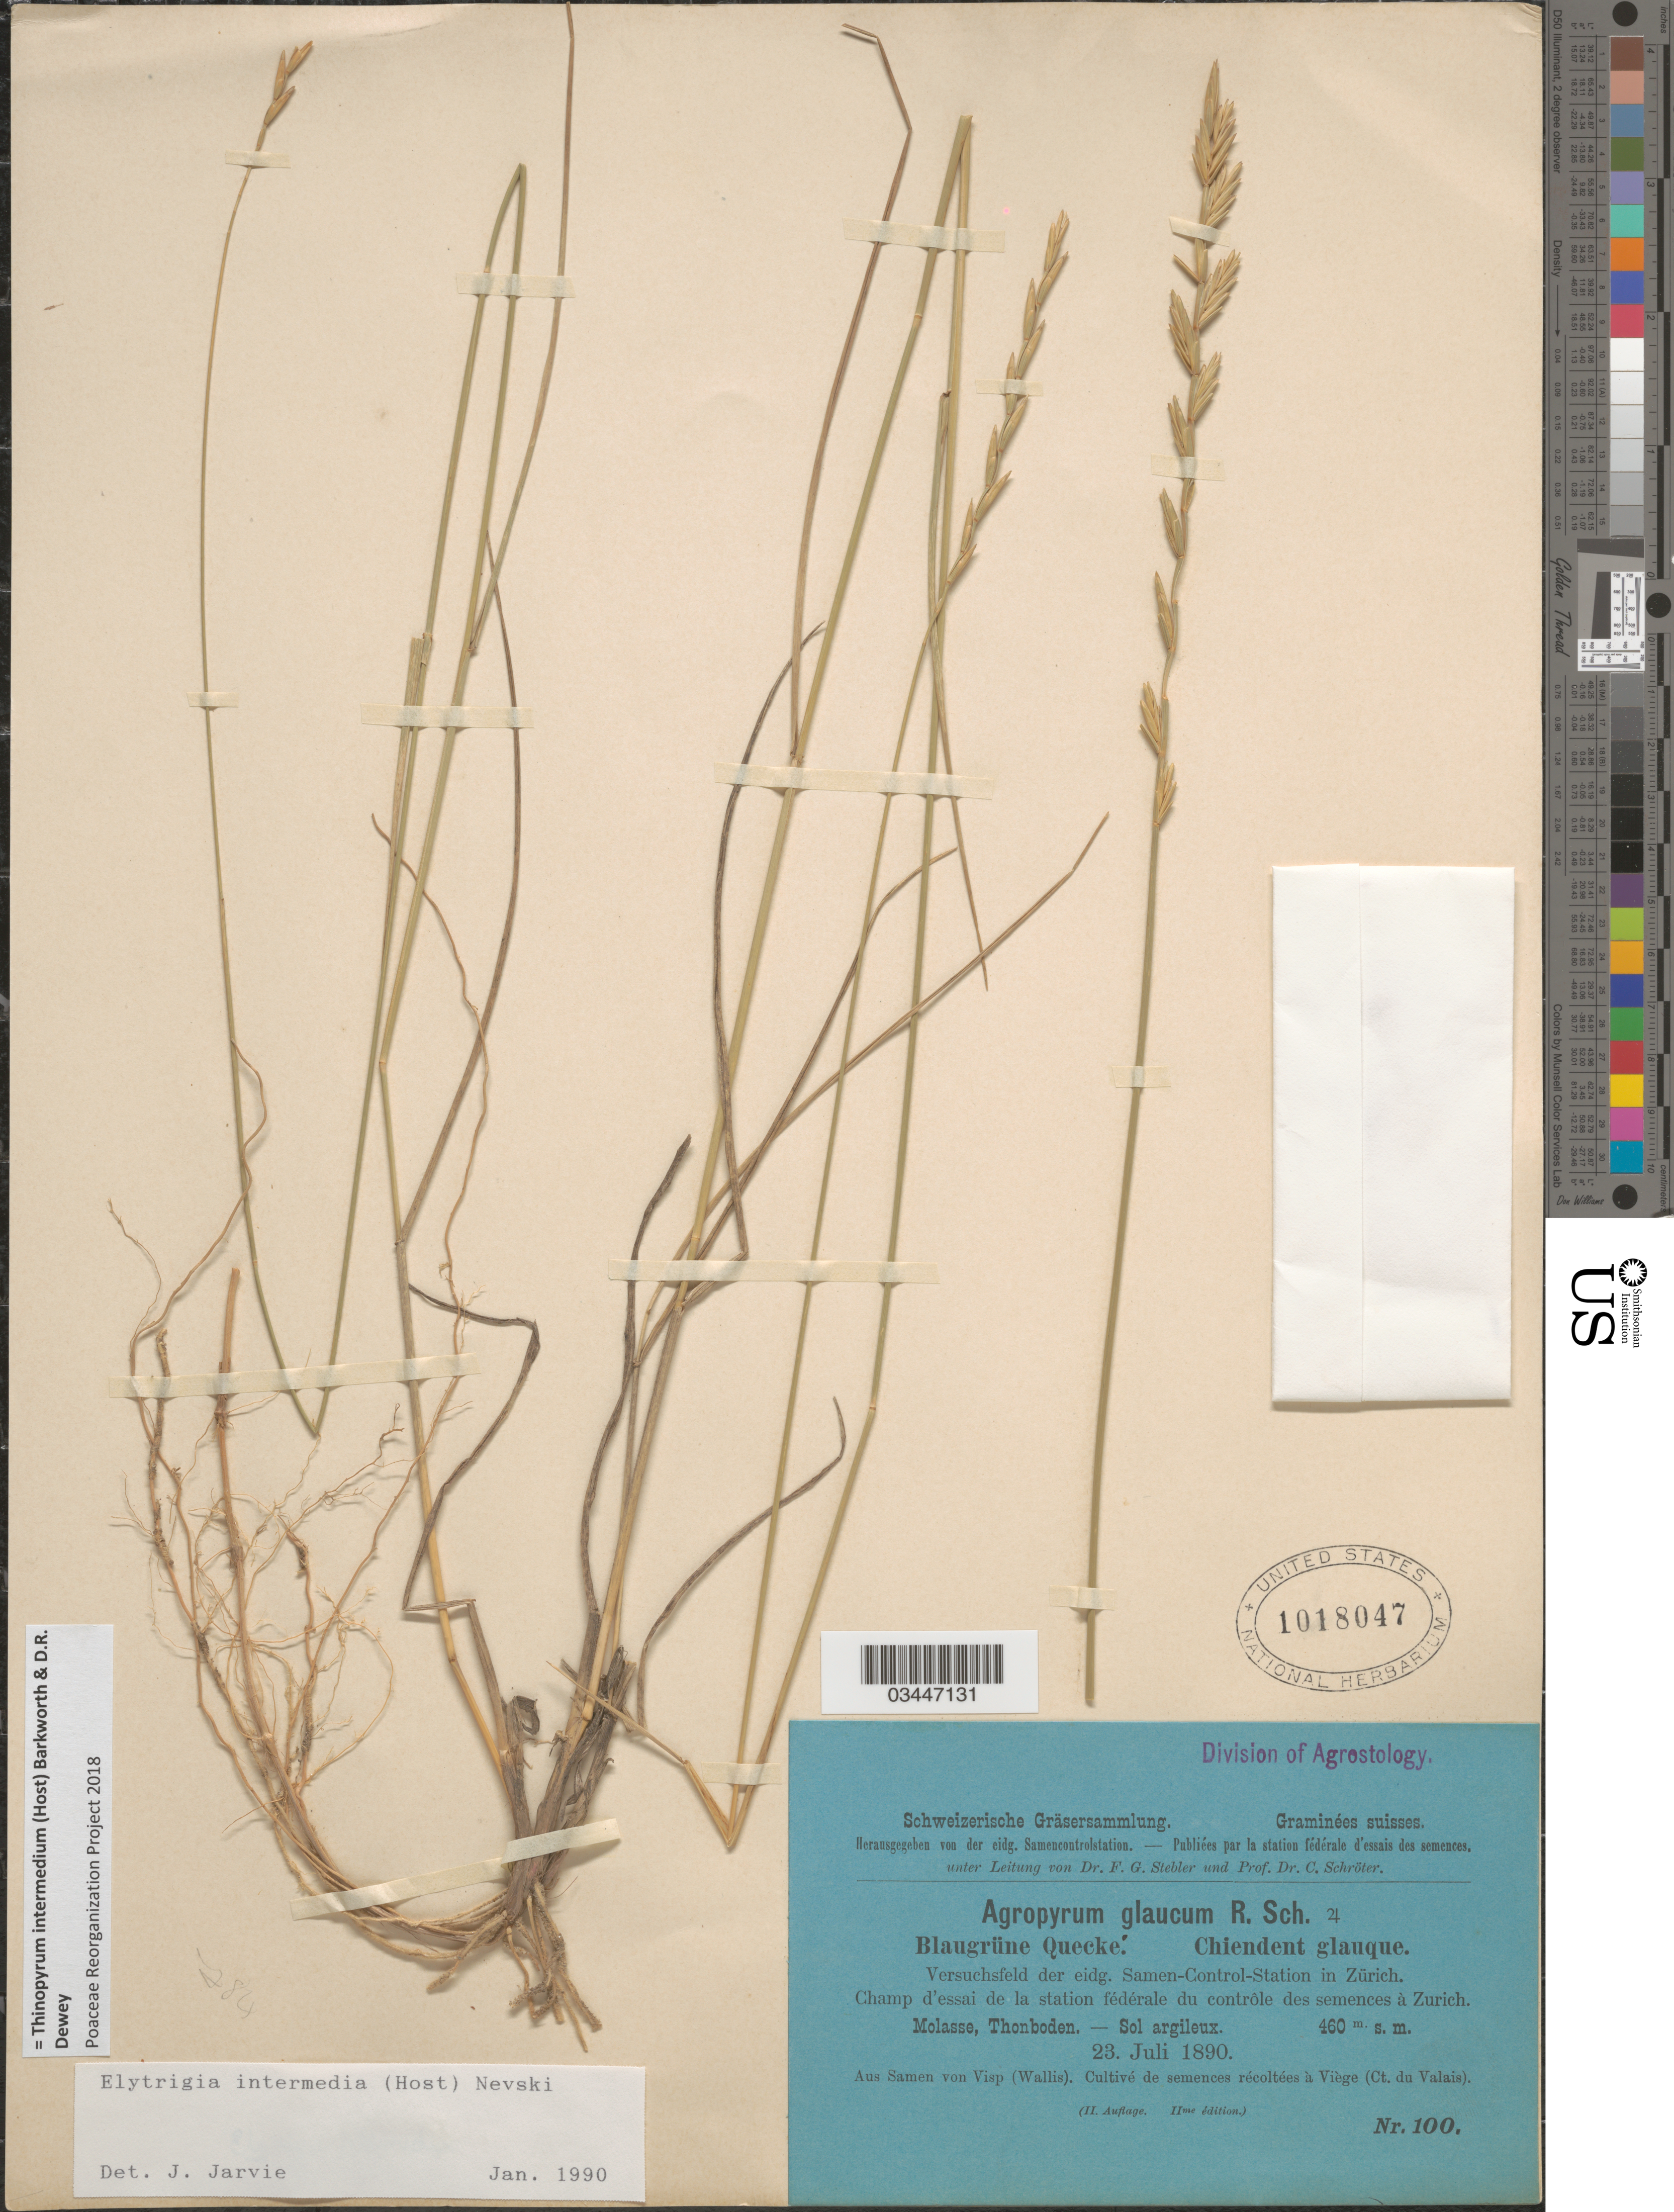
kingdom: Plantae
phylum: Tracheophyta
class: Liliopsida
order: Poales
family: Poaceae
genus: Thinopyrum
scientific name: Thinopyrum intermedium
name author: (Host) Barkworth & Dewey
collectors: Stebler, F.G. & Schröter, C.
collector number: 100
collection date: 1890-07-23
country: Switzerland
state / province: Zurich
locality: Suisses. Versuchsfeld der eidg. Samen-Control-Station in Zurich. Champ d'essai de la station fédérale du controle des semences à Zurich.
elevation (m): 460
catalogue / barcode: US 1018047